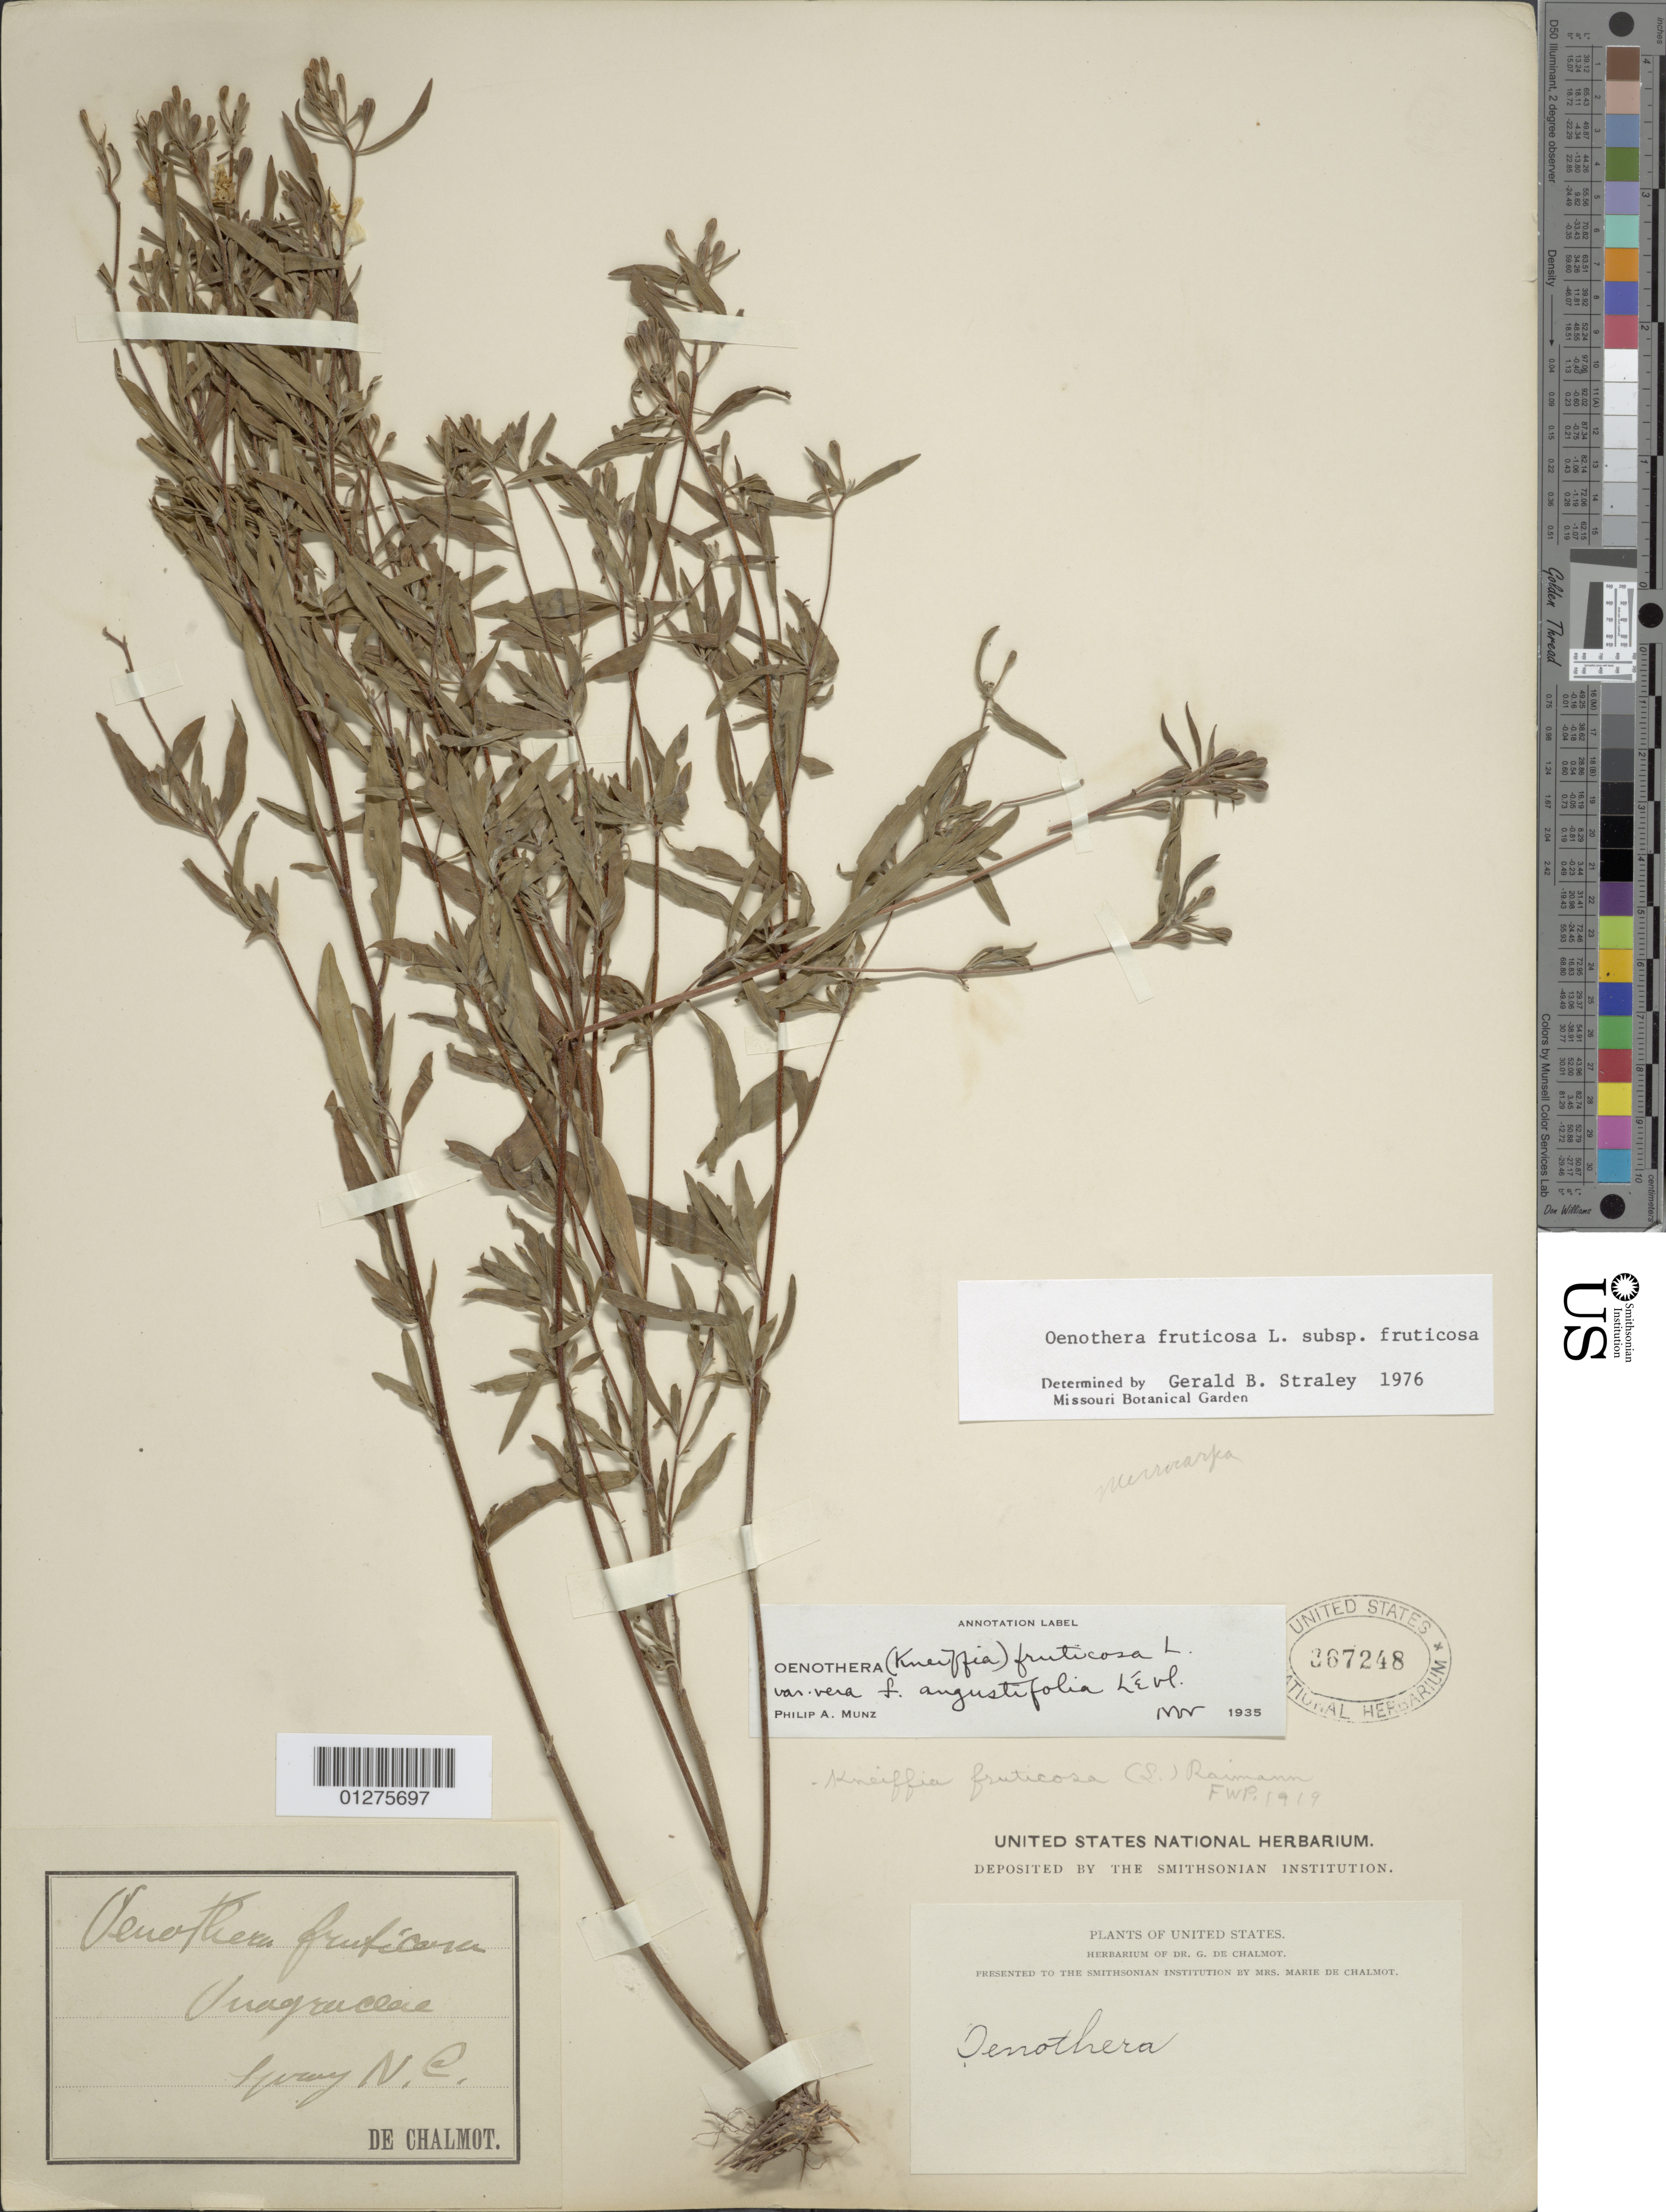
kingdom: Plantae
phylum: Tracheophyta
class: Magnoliopsida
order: Myrtales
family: Onagraceae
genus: Oenothera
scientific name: Oenothera fruticosa subsp. fruticosa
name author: L.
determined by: Straley, G. B.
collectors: G. de Chalmot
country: United States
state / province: North Carolina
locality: Spray.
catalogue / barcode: US 367248